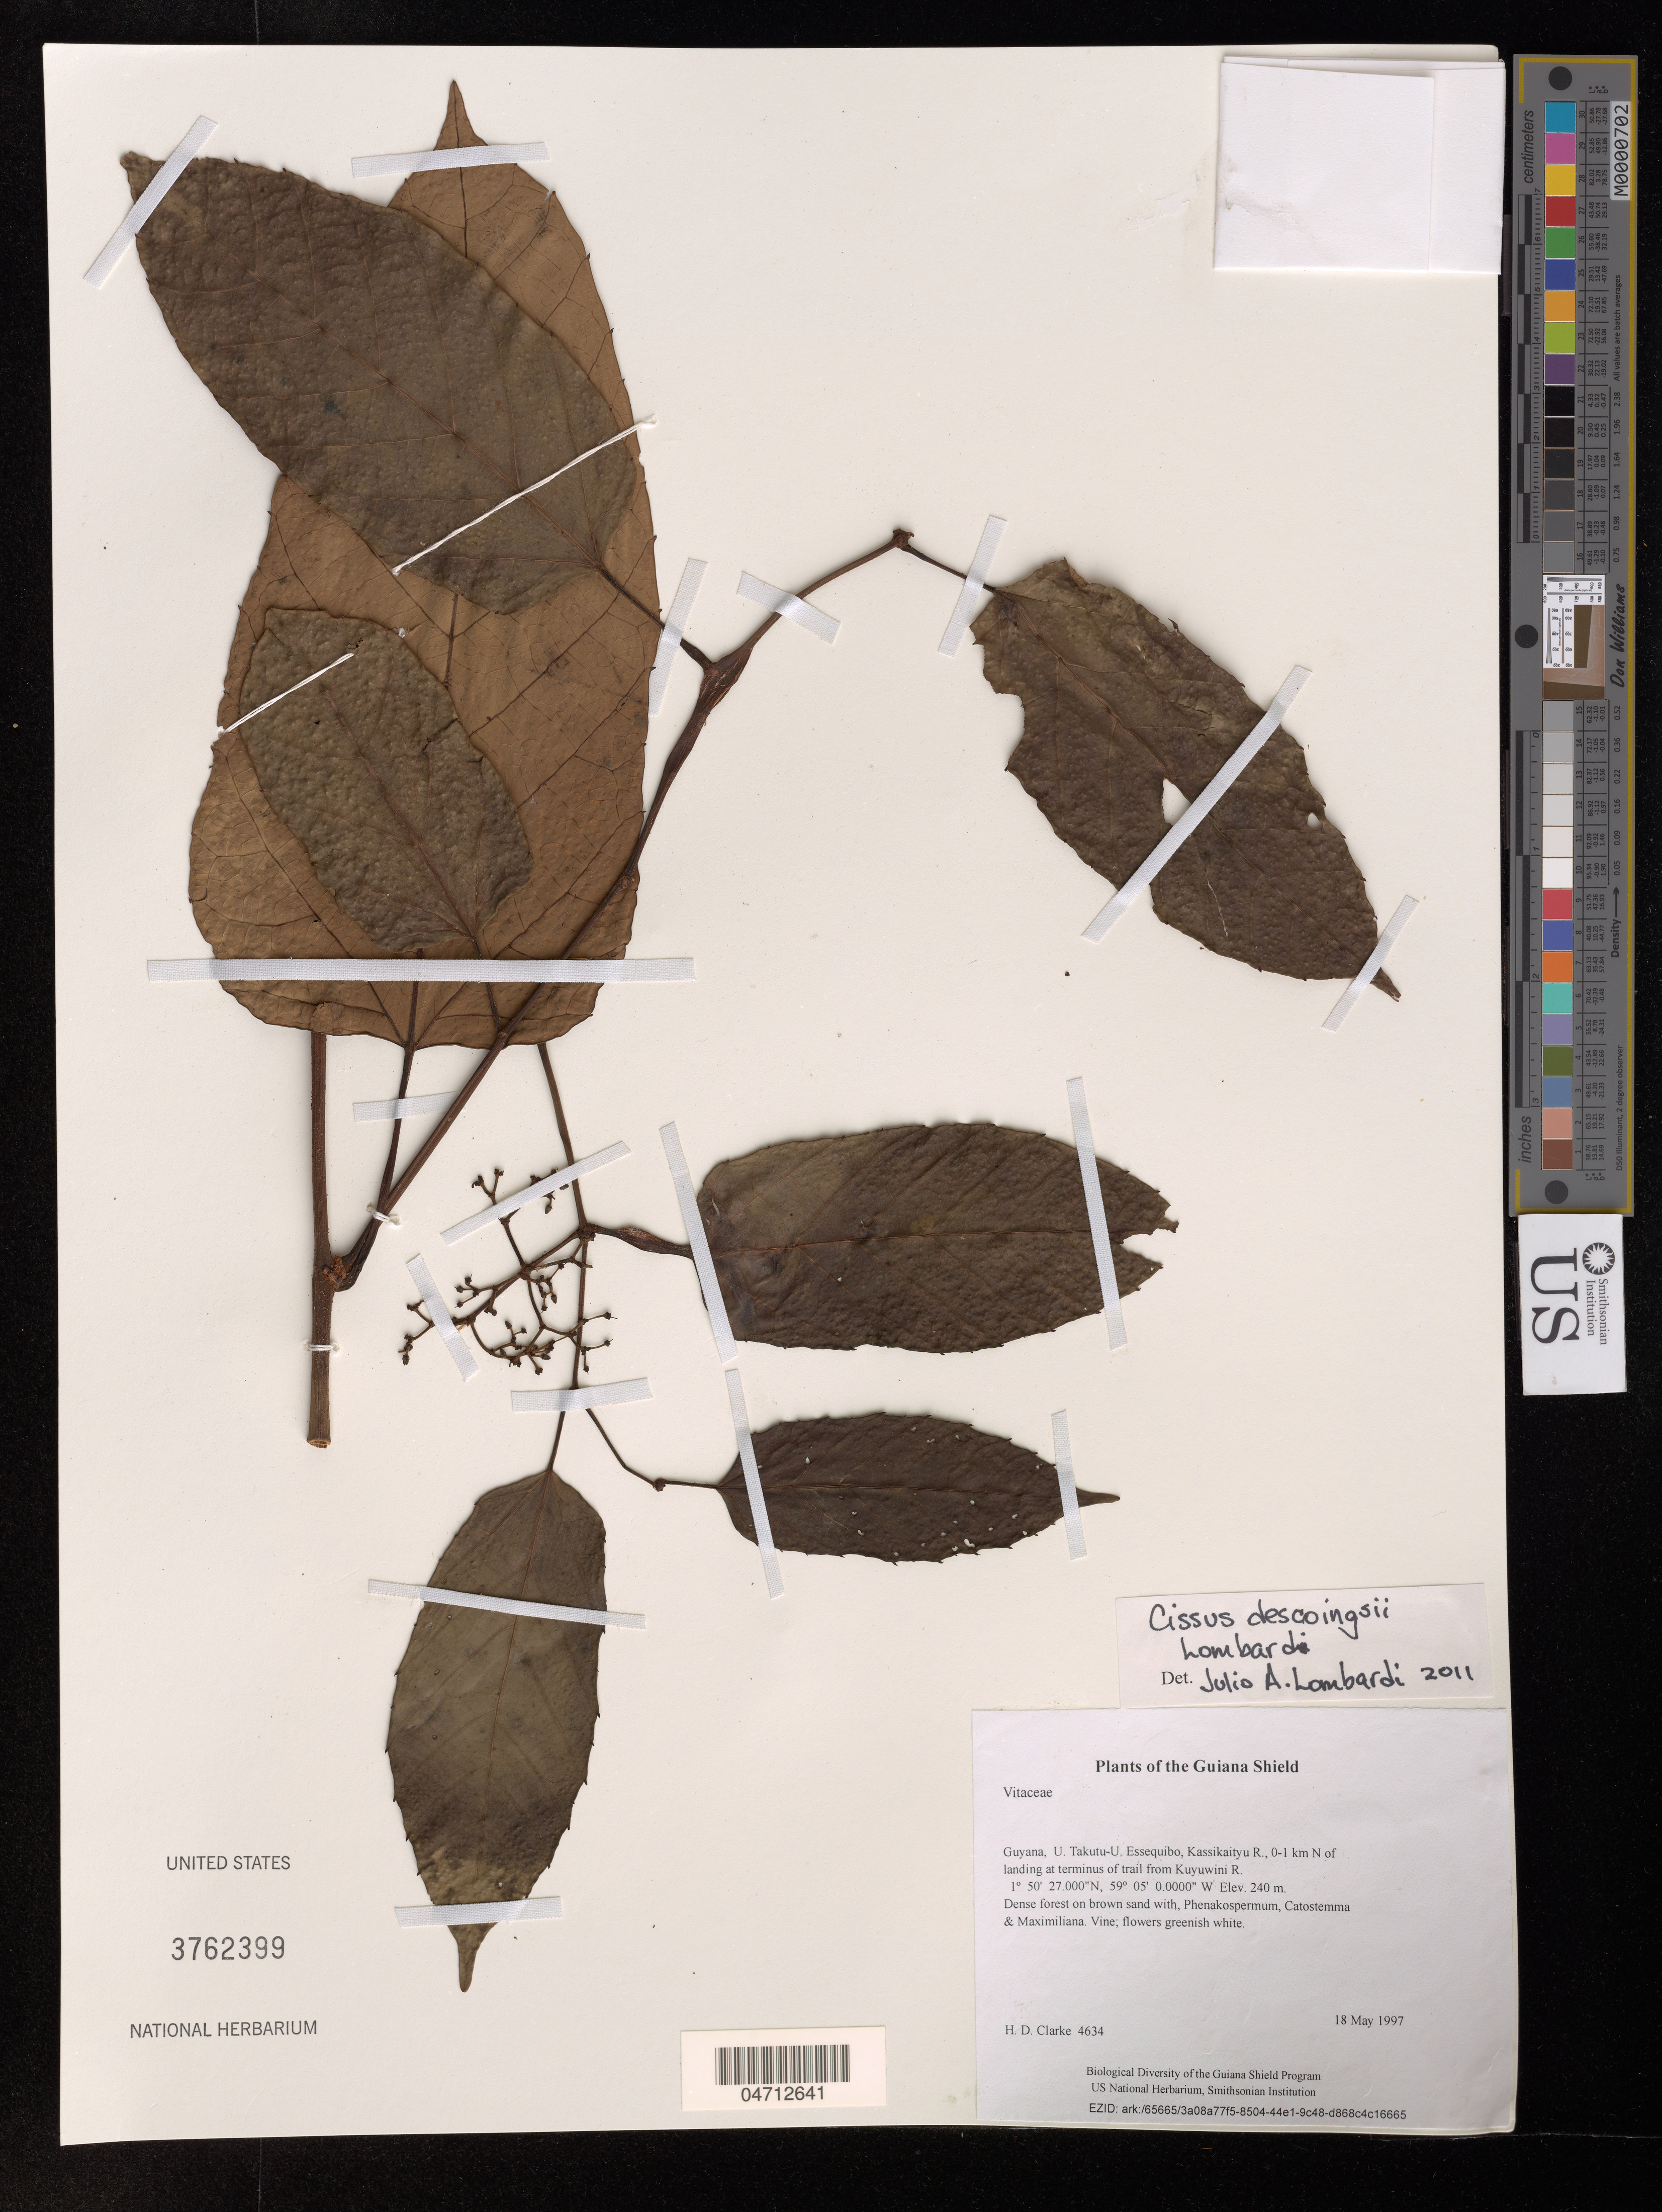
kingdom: Plantae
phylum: Tracheophyta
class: Magnoliopsida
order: Vitales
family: Vitaceae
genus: Cissus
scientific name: Cissus descoingsii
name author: Lombardi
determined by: Lombardi, Julio A.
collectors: H. D. Clarke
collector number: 4634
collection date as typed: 18 May 1997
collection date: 1997-05-18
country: Guyana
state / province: U. Takutu-U. Essequibo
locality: Kassikaityu R., 0-1 km N of landing at terminus of trail from Kuyuwini R.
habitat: Dense forest on brown sand with, Phenakospermum, Catostemma & Maximiliana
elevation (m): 240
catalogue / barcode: US 3762399